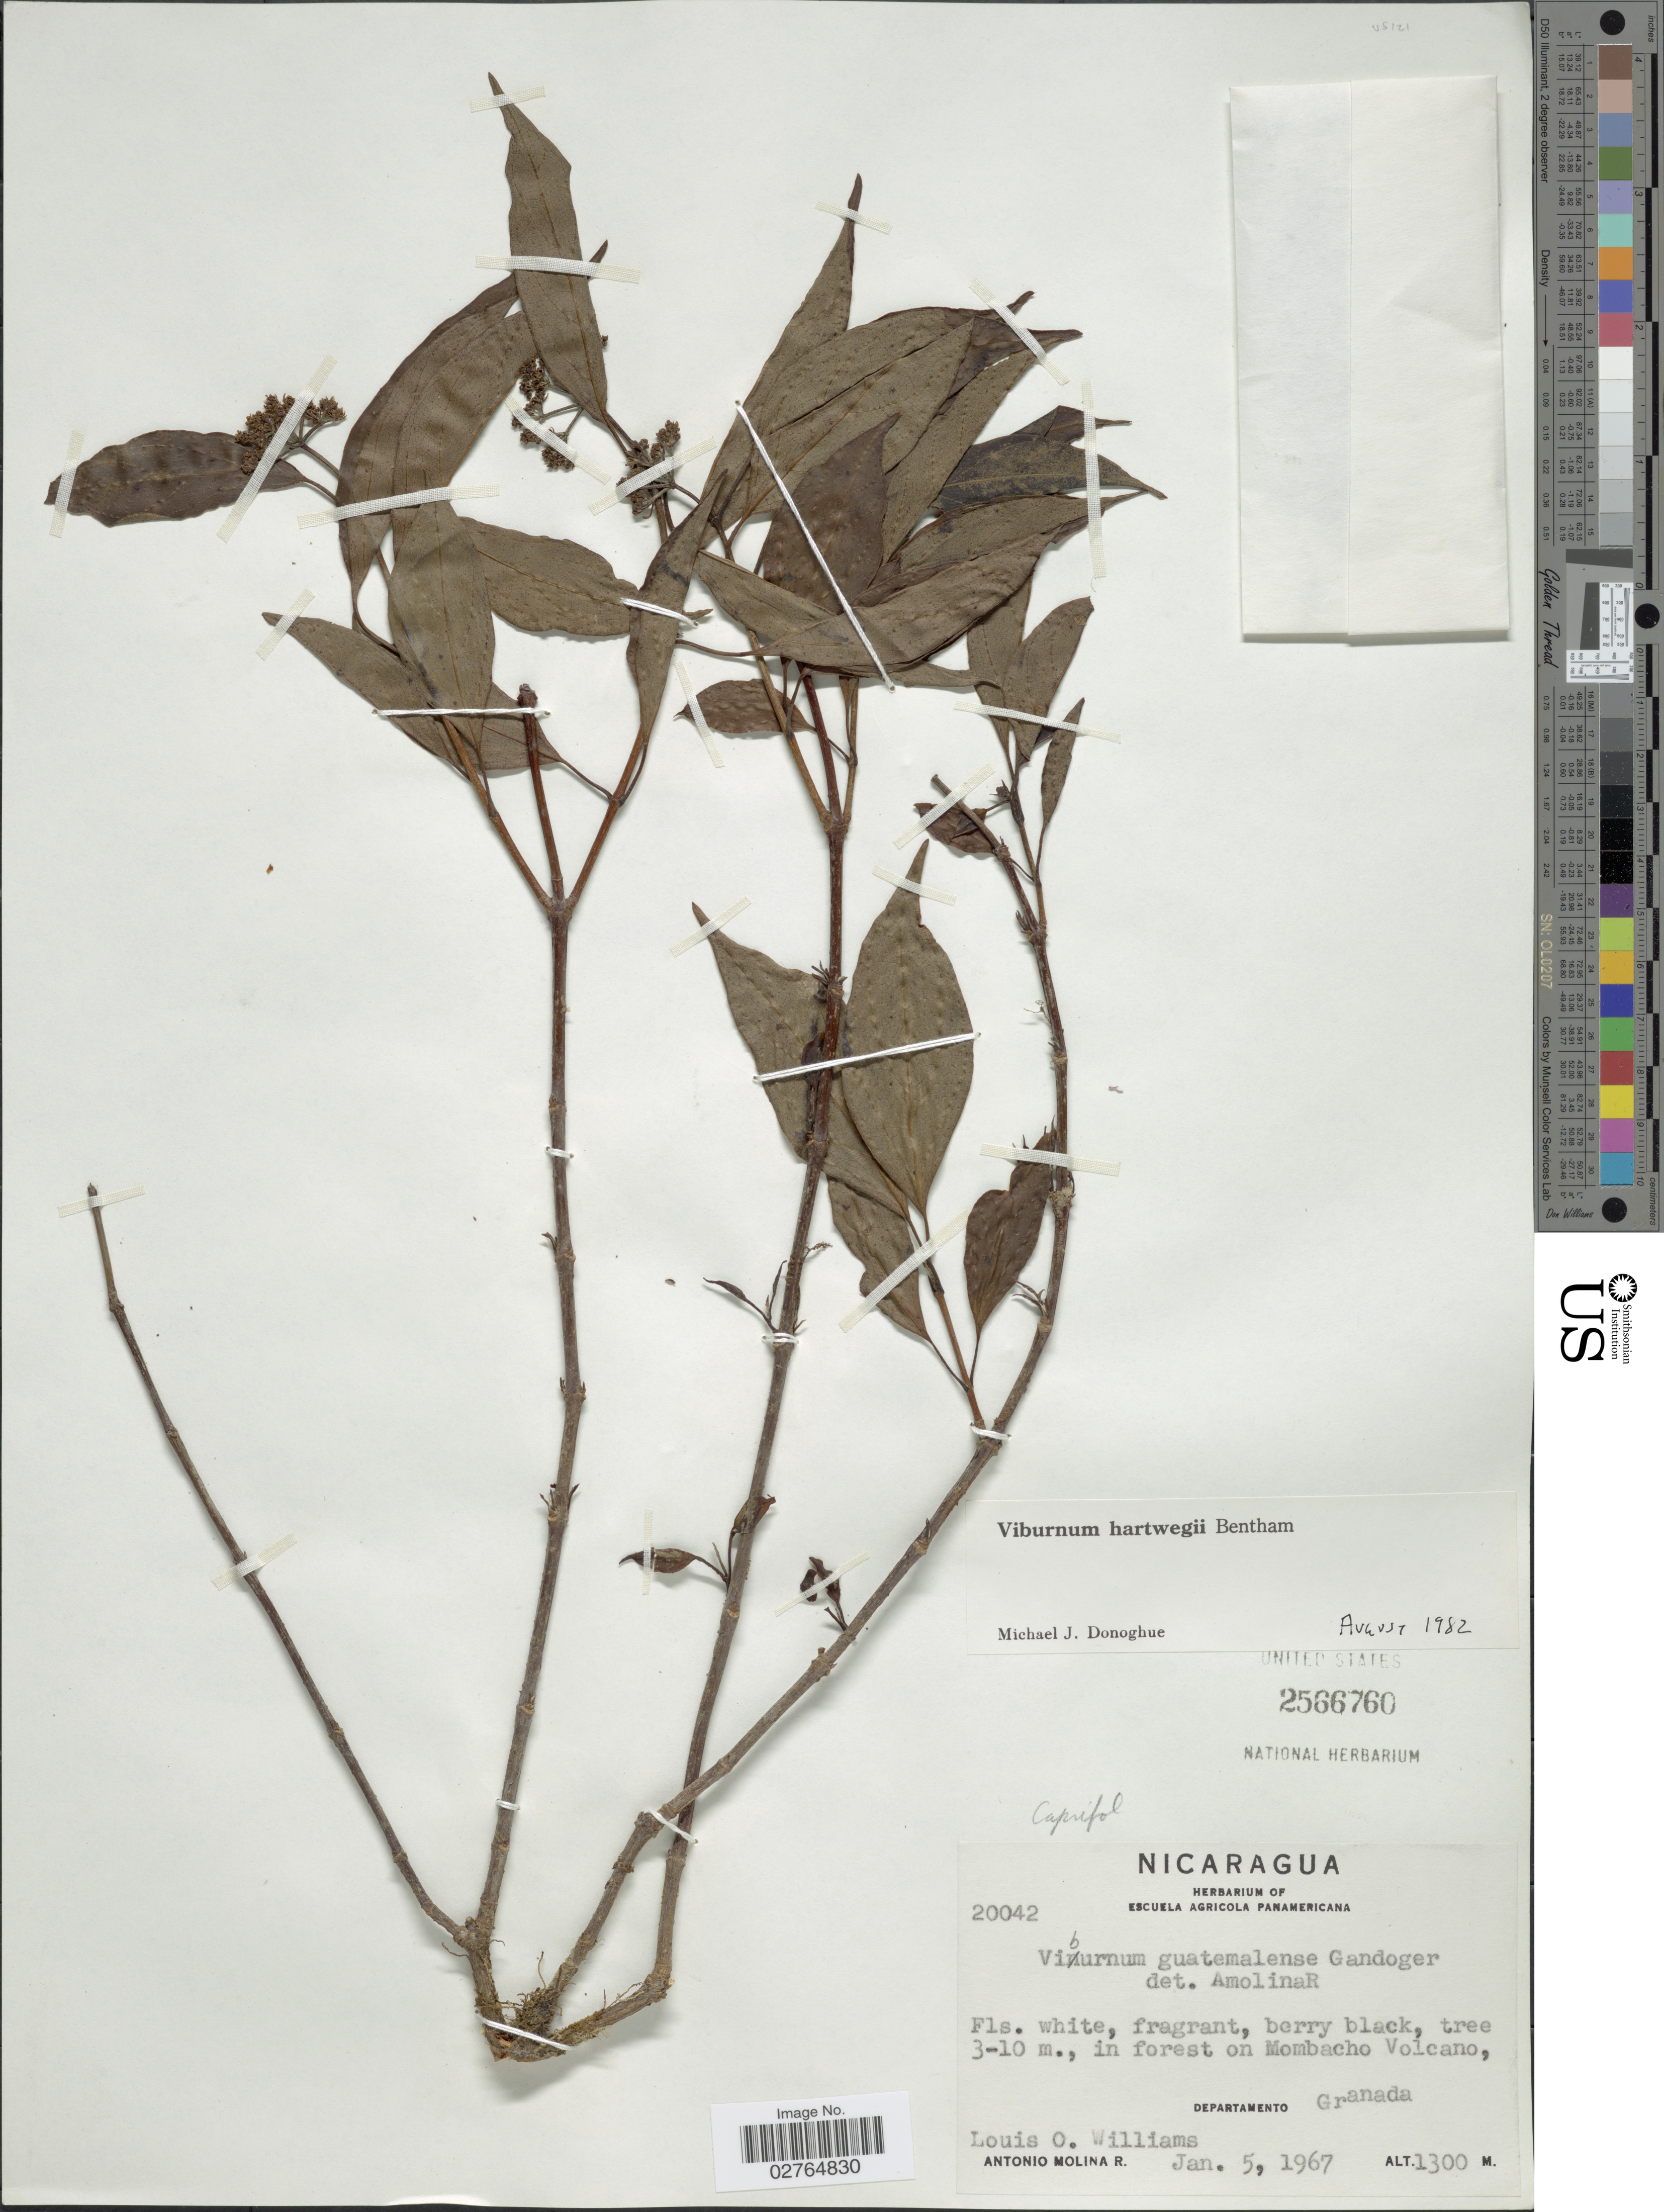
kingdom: Plantae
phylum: Tracheophyta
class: Magnoliopsida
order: Dipsacales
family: Viburnaceae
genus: Viburnum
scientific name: Viburnum hartwegii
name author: Benth.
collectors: L. O. Williams & A. Molina R.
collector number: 20042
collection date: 1967-01-05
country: Nicaragua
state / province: Granada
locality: In forest on Mombacho Volcano. Departamento Granada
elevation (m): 1300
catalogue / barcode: US 2566760